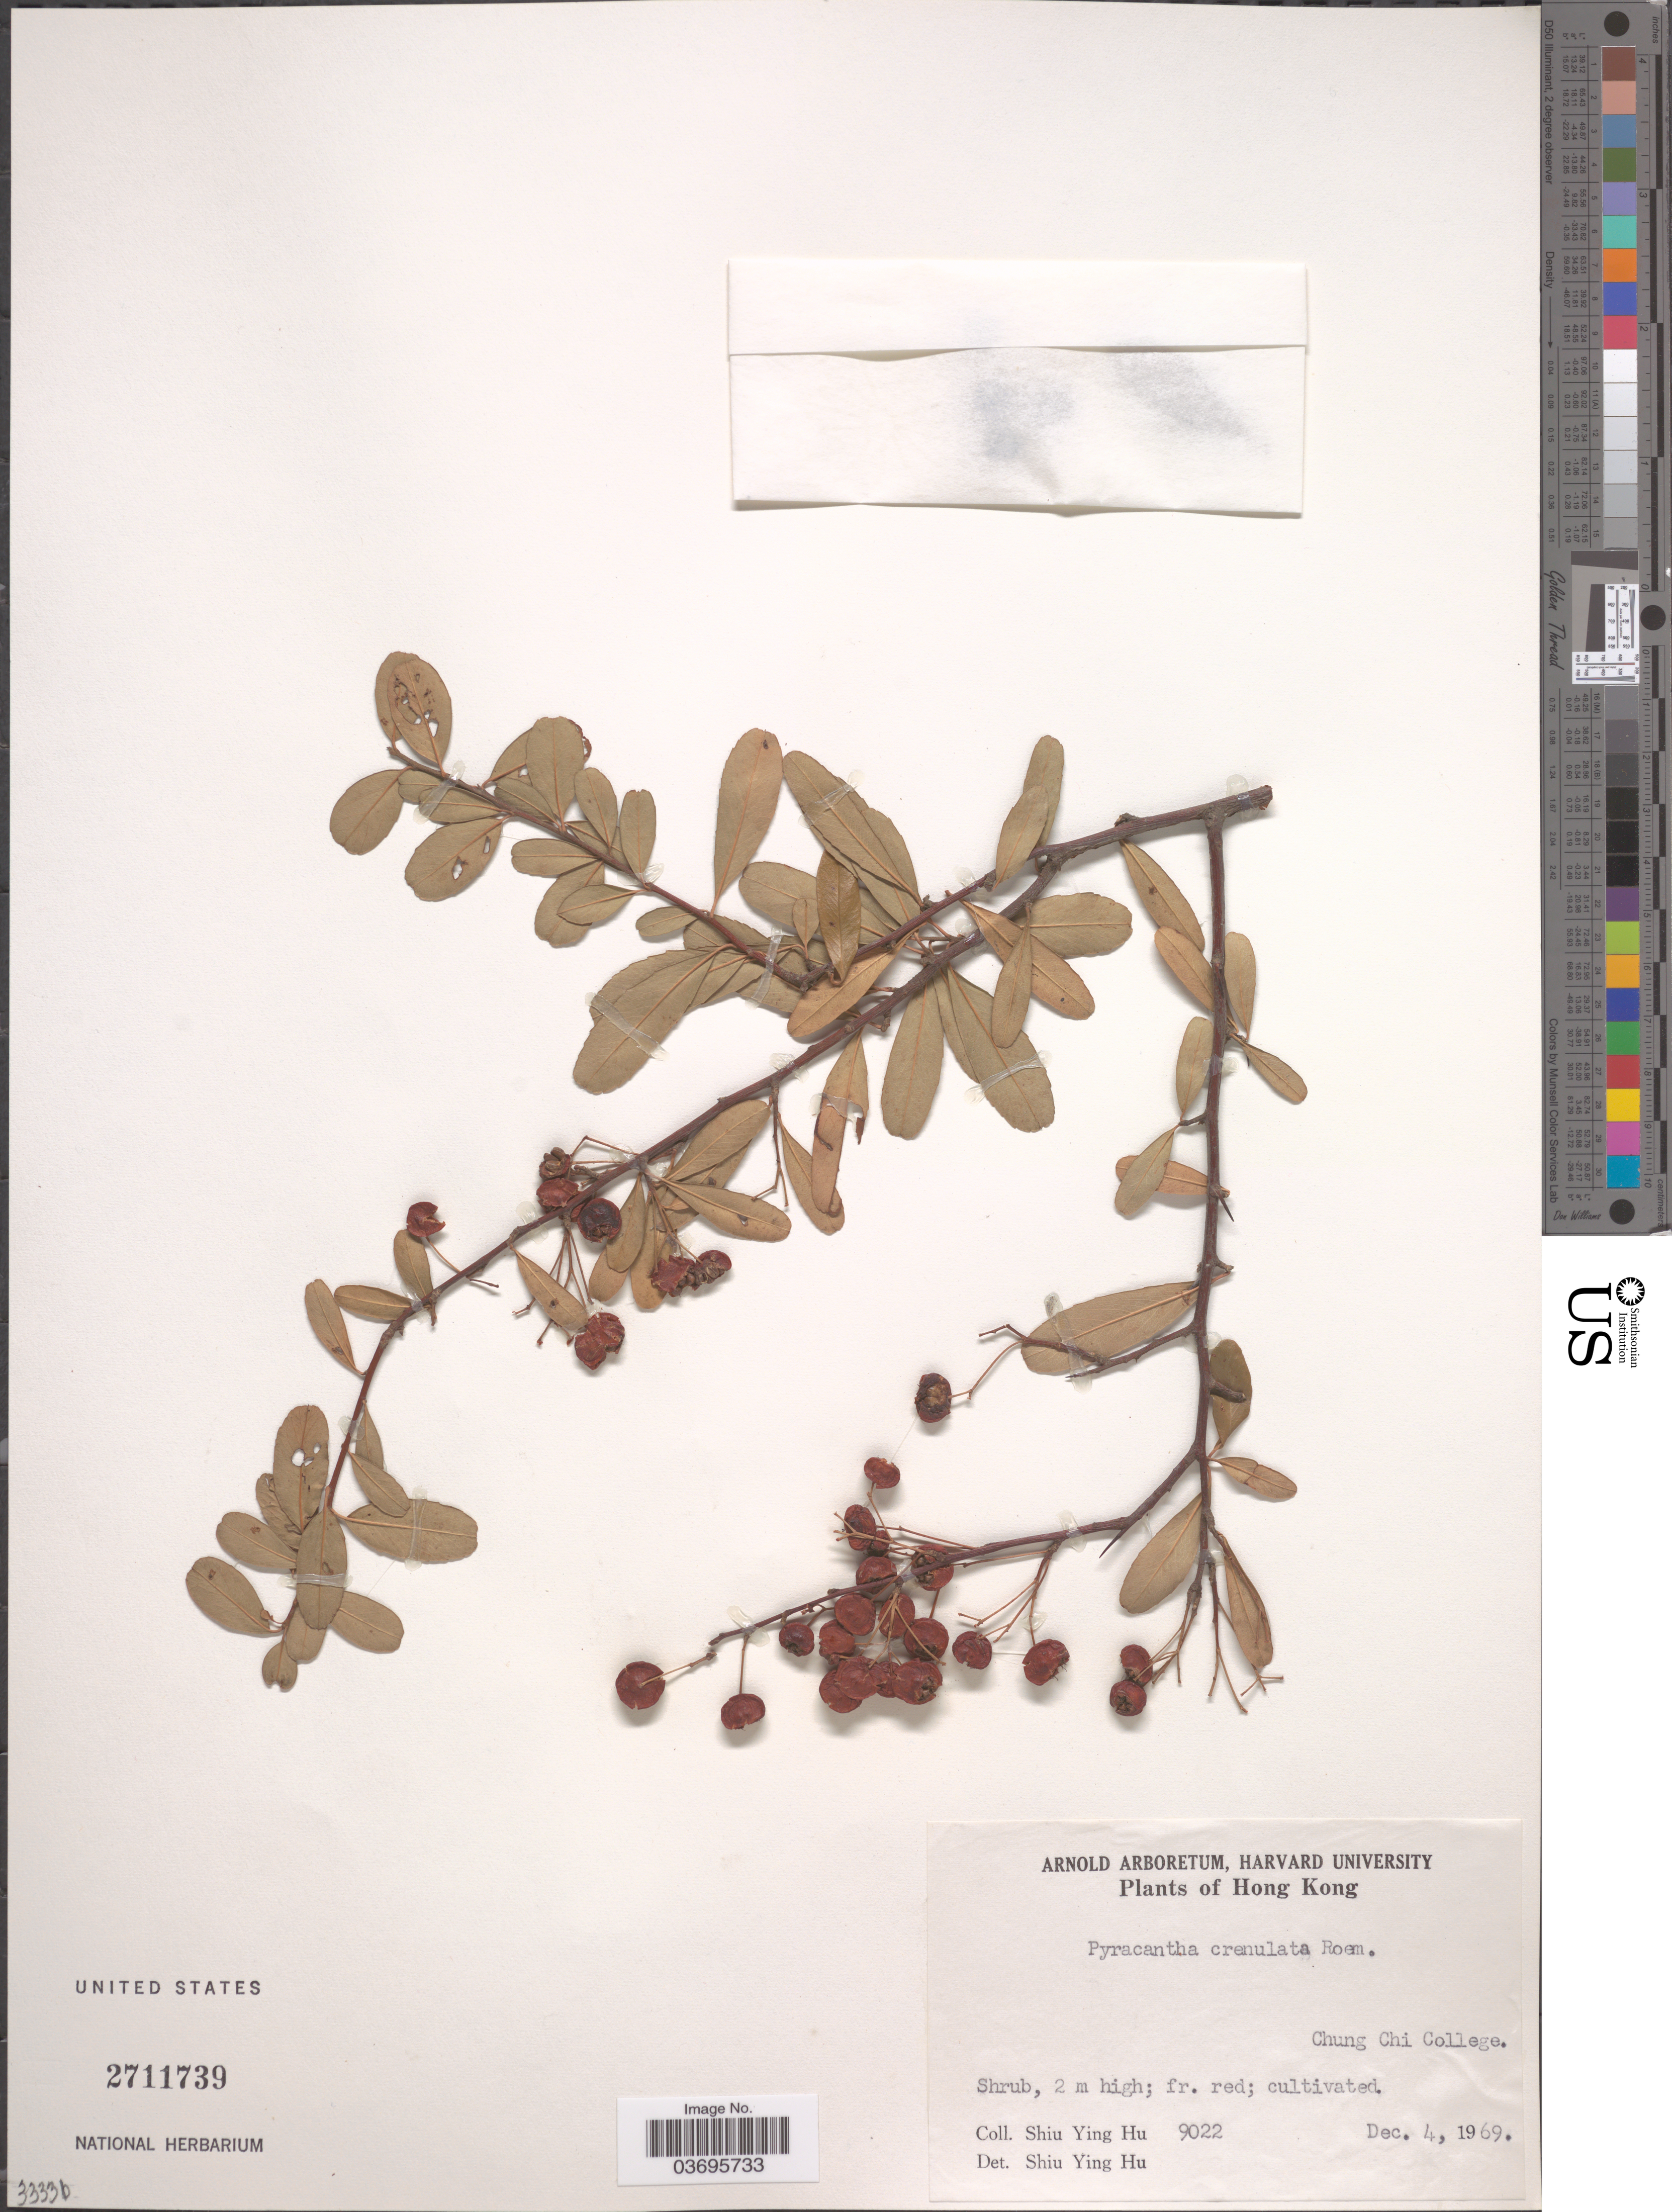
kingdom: Plantae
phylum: Tracheophyta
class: Magnoliopsida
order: Rosales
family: Rosaceae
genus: Pyracantha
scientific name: Pyracantha crenulata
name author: (D. Don) M. Roem.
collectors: S. Y. Hu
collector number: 9022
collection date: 1969-12-04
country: China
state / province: Hong Kong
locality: Chung Chi College.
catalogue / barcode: US 2711739